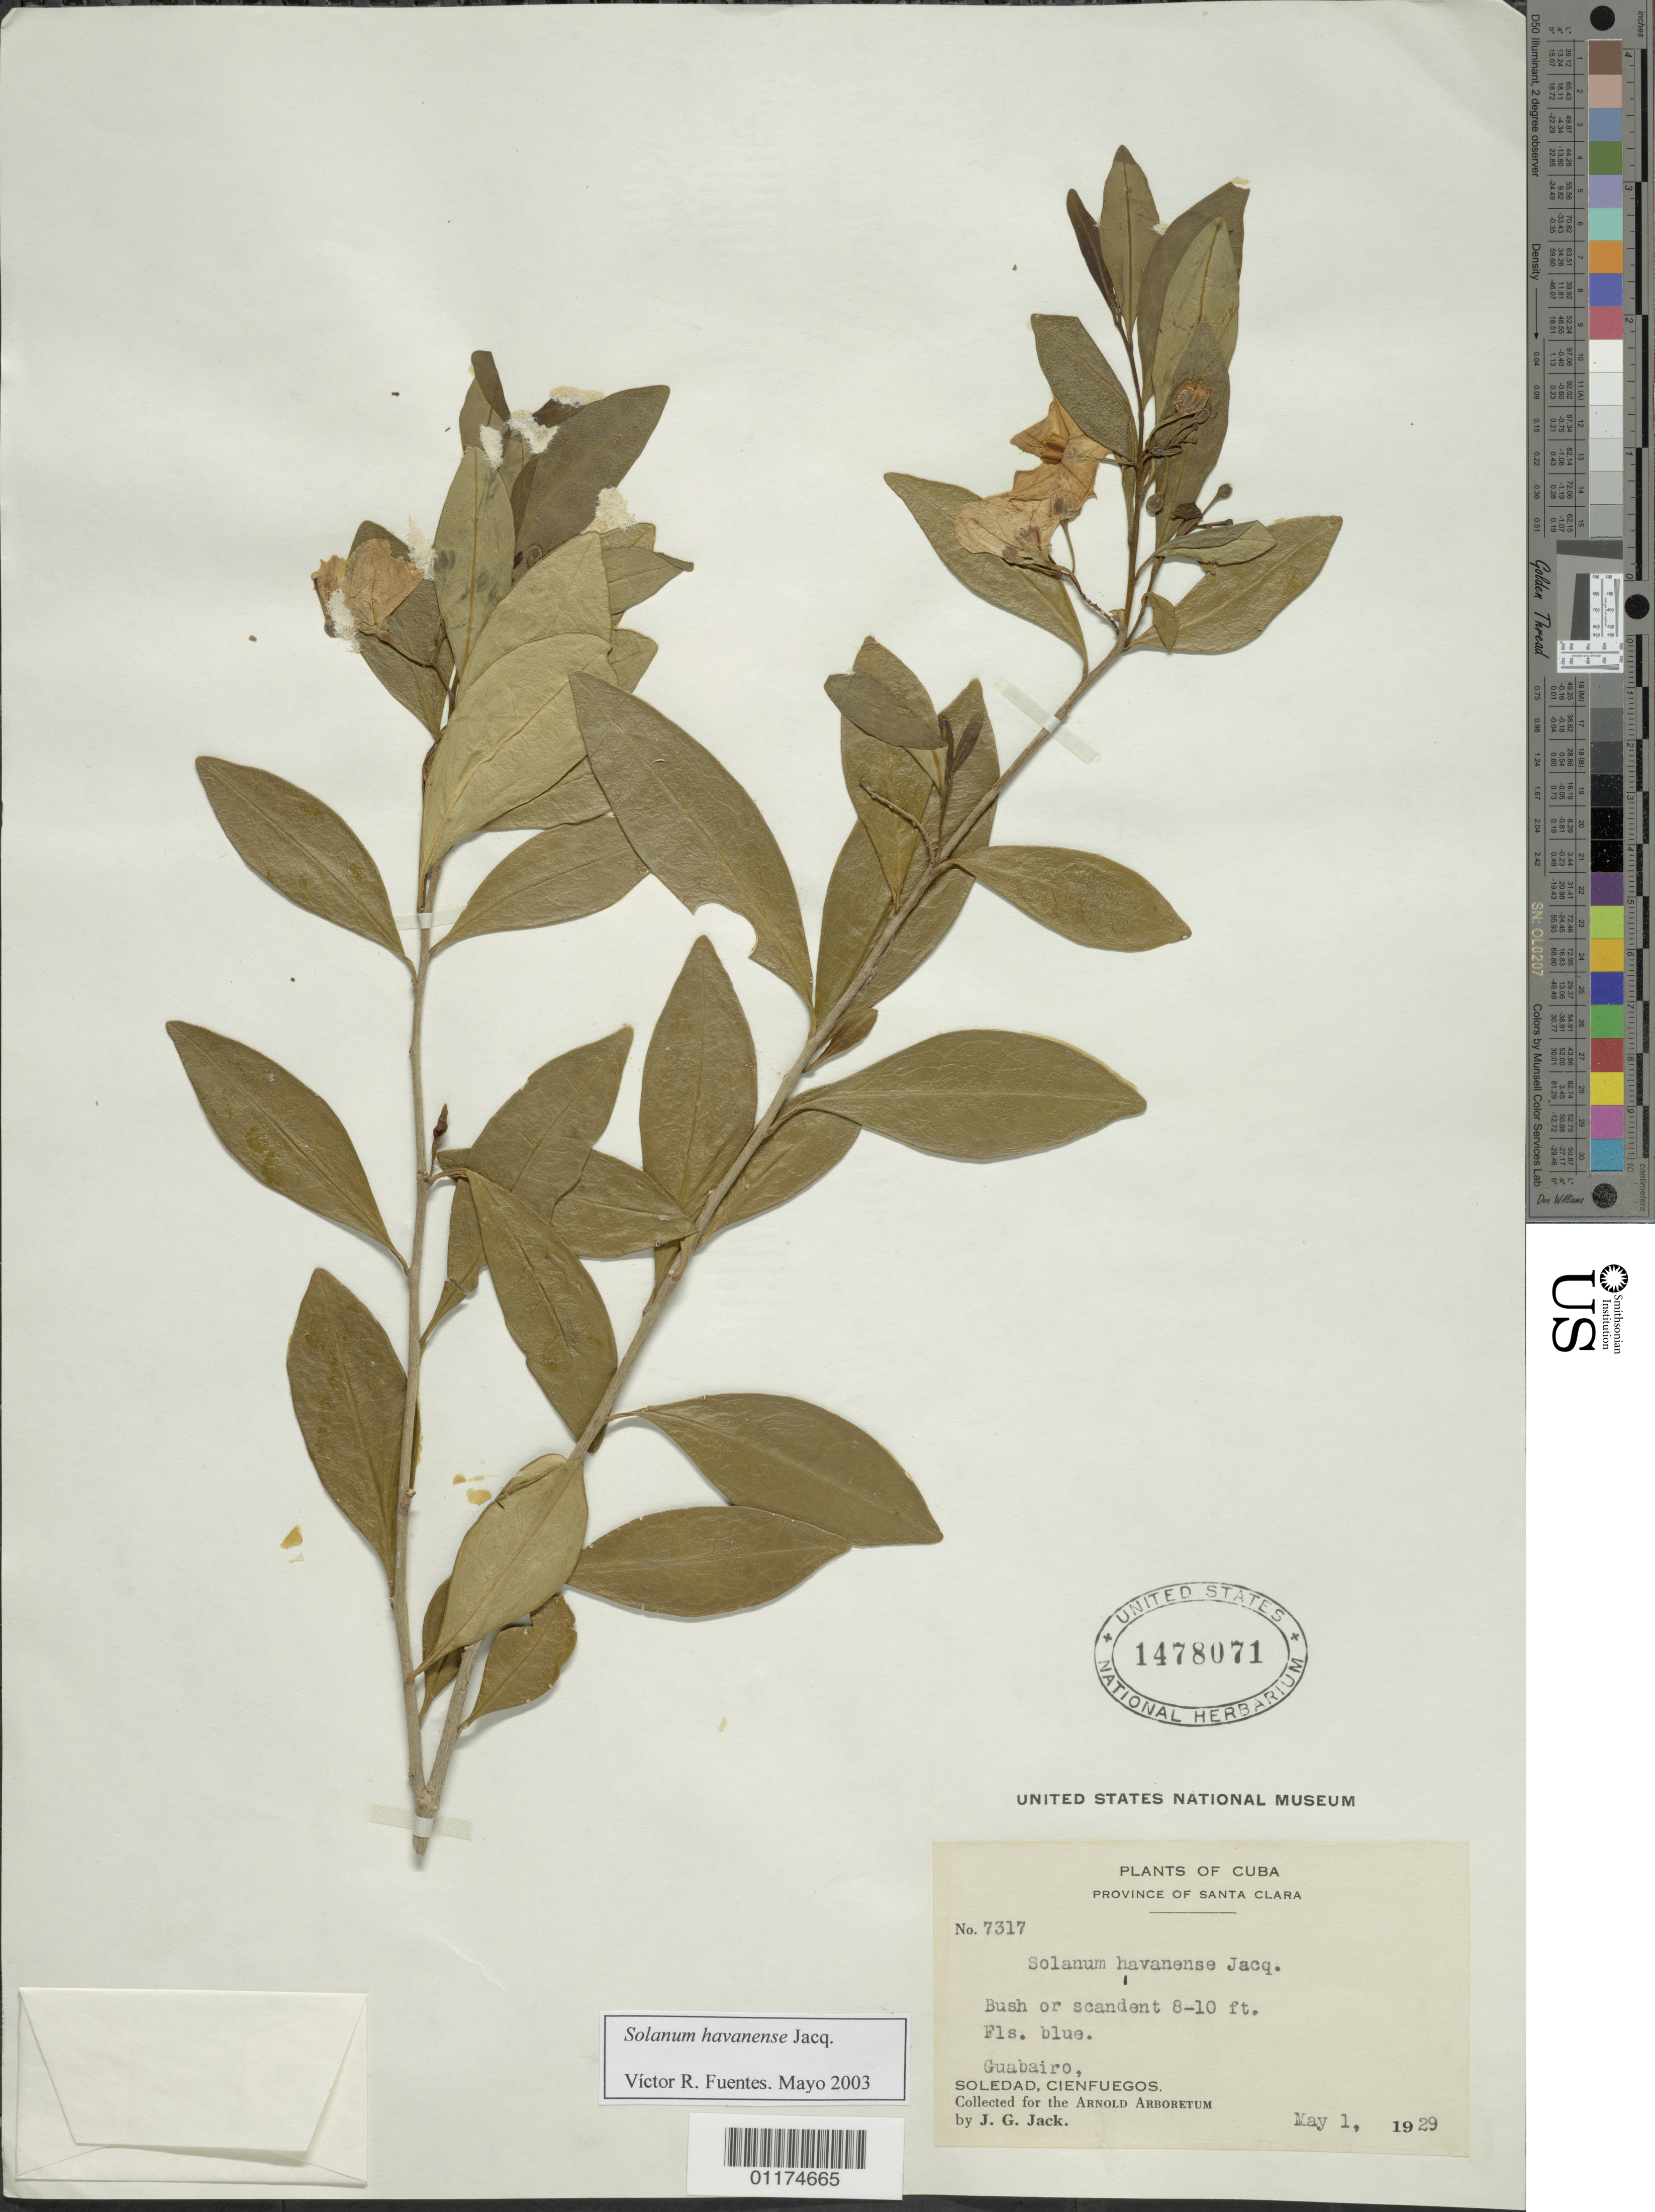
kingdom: Plantae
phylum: Tracheophyta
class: Magnoliopsida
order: Solanales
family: Solanaceae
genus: Solanum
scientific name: Solanum havanense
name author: Jacq.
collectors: J. G. Jack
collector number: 7317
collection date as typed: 01 May 1929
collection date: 1929-05-01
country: Cuba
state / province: Cienfuegos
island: Cuba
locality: Guabairo, Soledad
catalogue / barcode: US 1478071